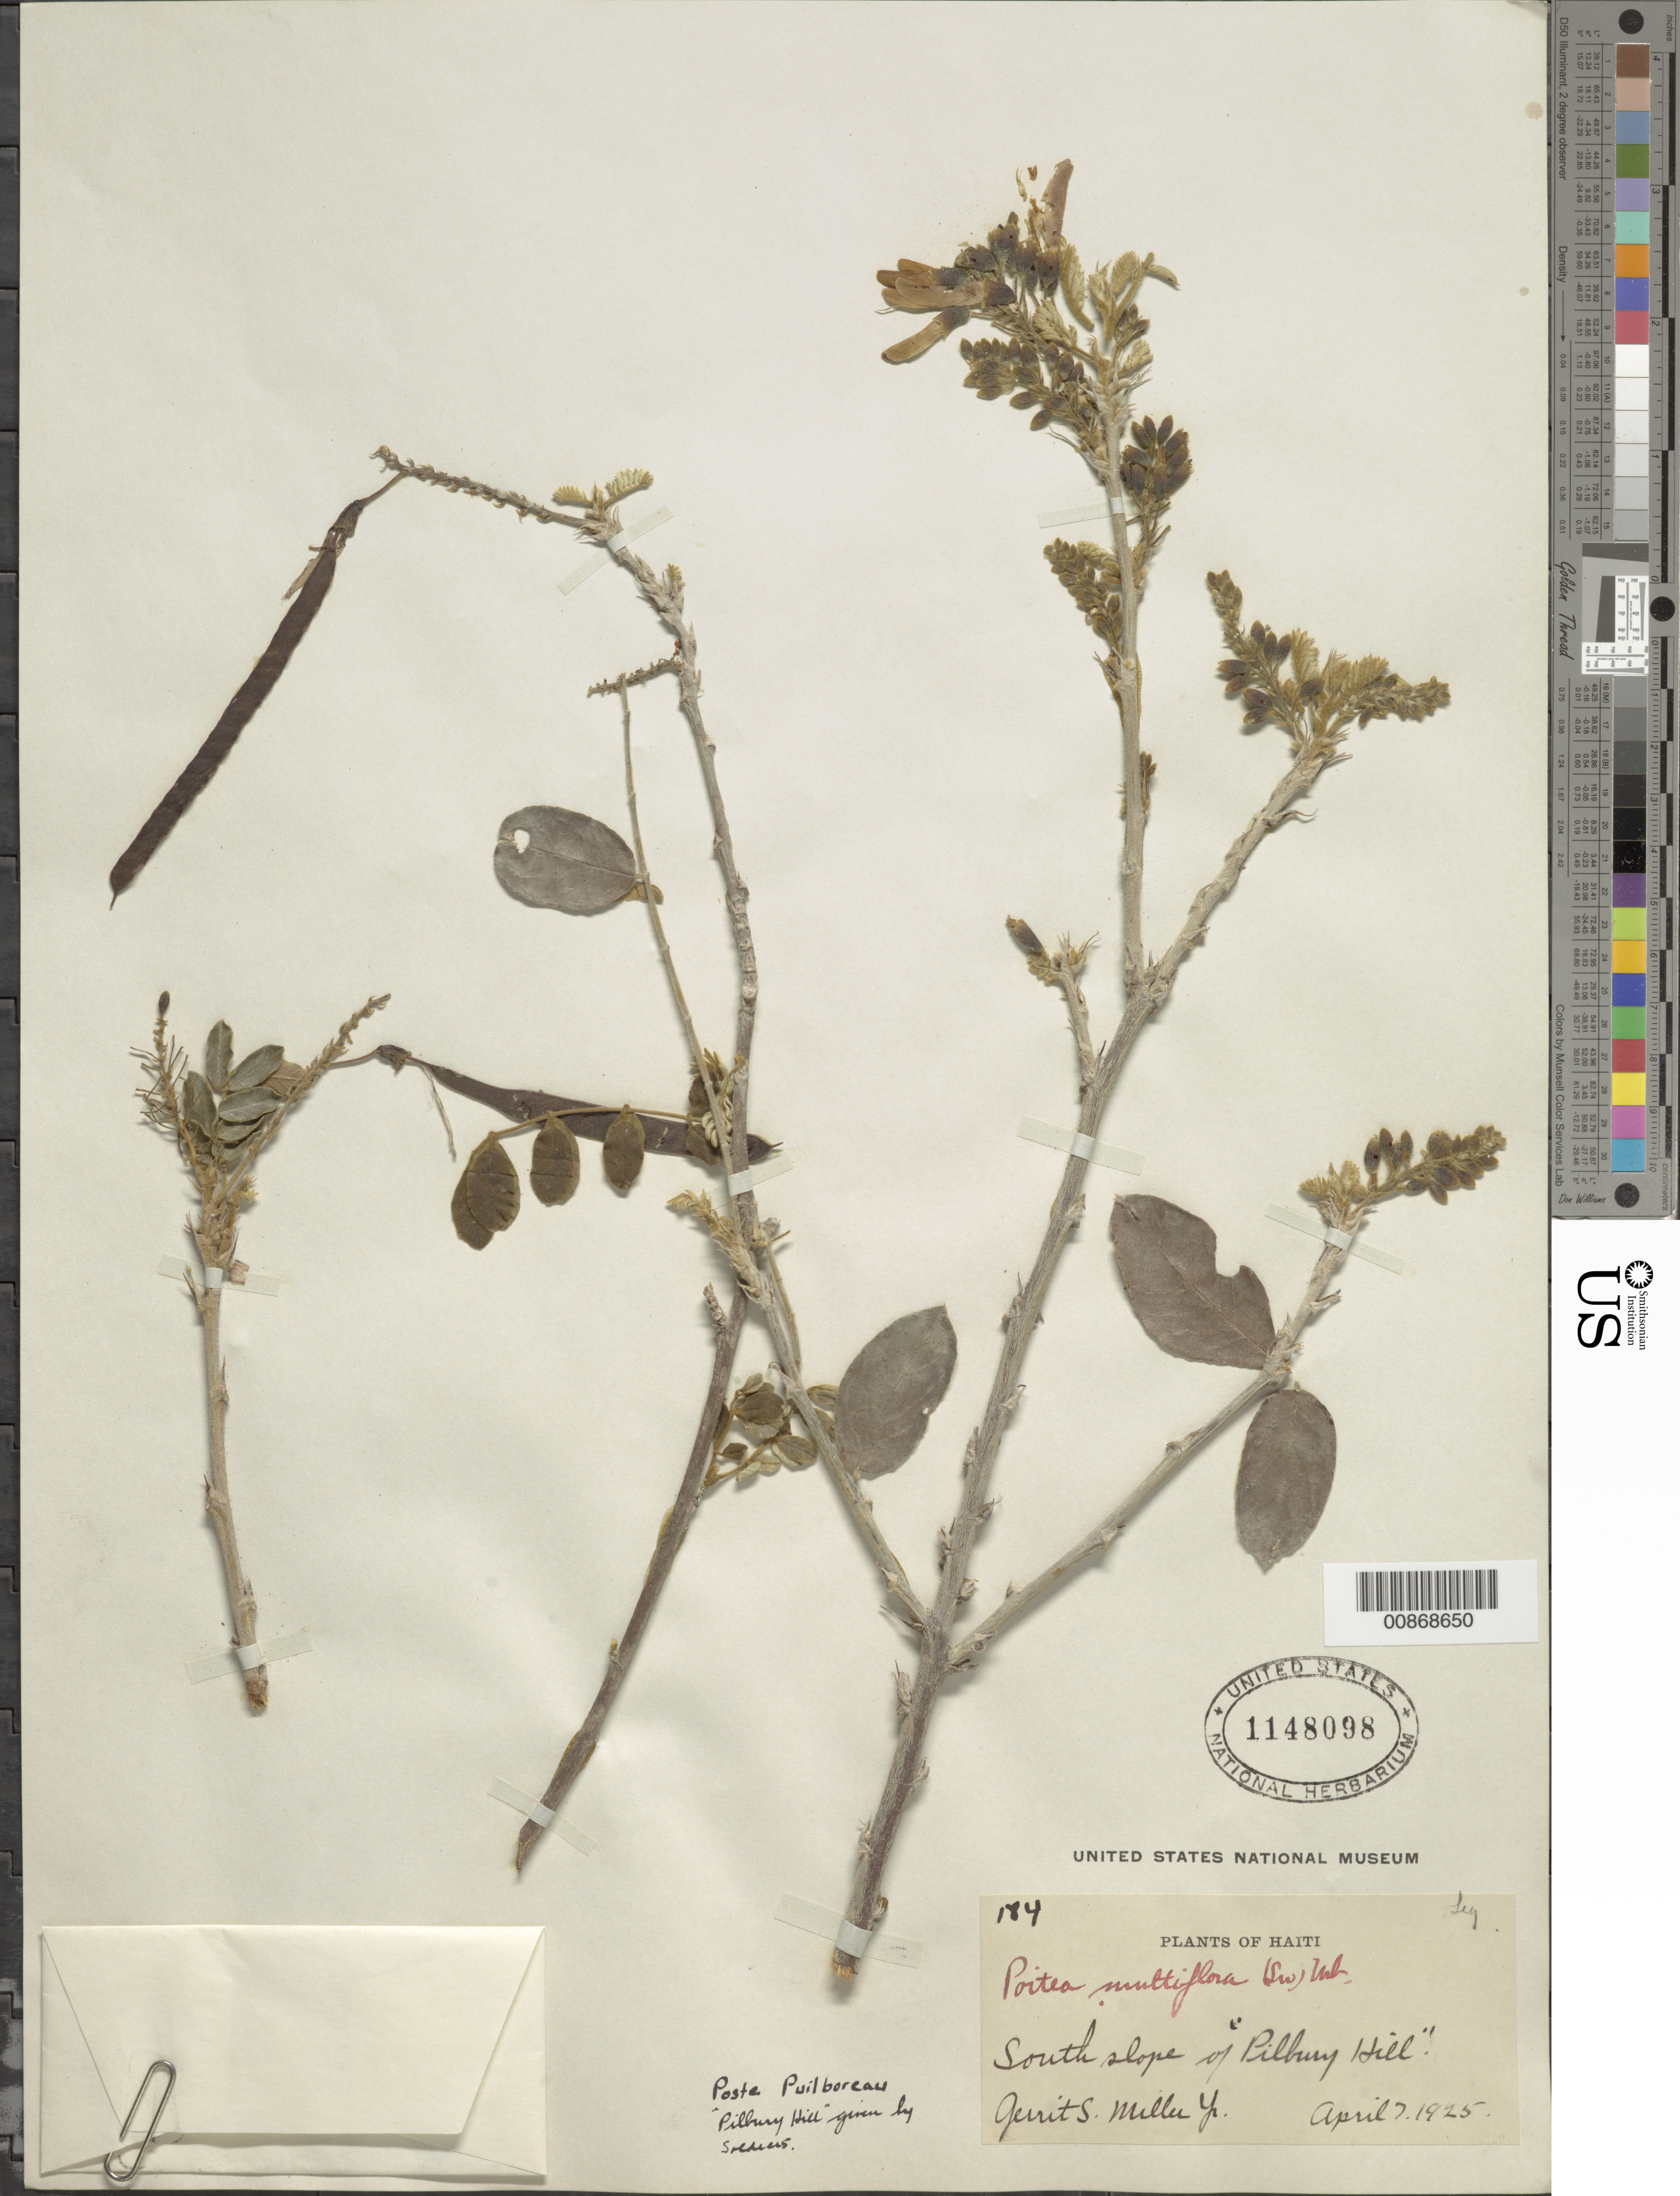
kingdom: Plantae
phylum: Tracheophyta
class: Magnoliopsida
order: Fabales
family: Fabaceae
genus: Poitea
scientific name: Poitea multiflora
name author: (Sw.) Urb.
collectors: G. S. Miller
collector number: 184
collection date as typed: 07 Apr 1925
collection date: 1925-04-07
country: Haiti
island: Hispaniola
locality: Poste Puilboreau. South slope of "Pilbury Hill".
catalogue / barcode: US 1148098